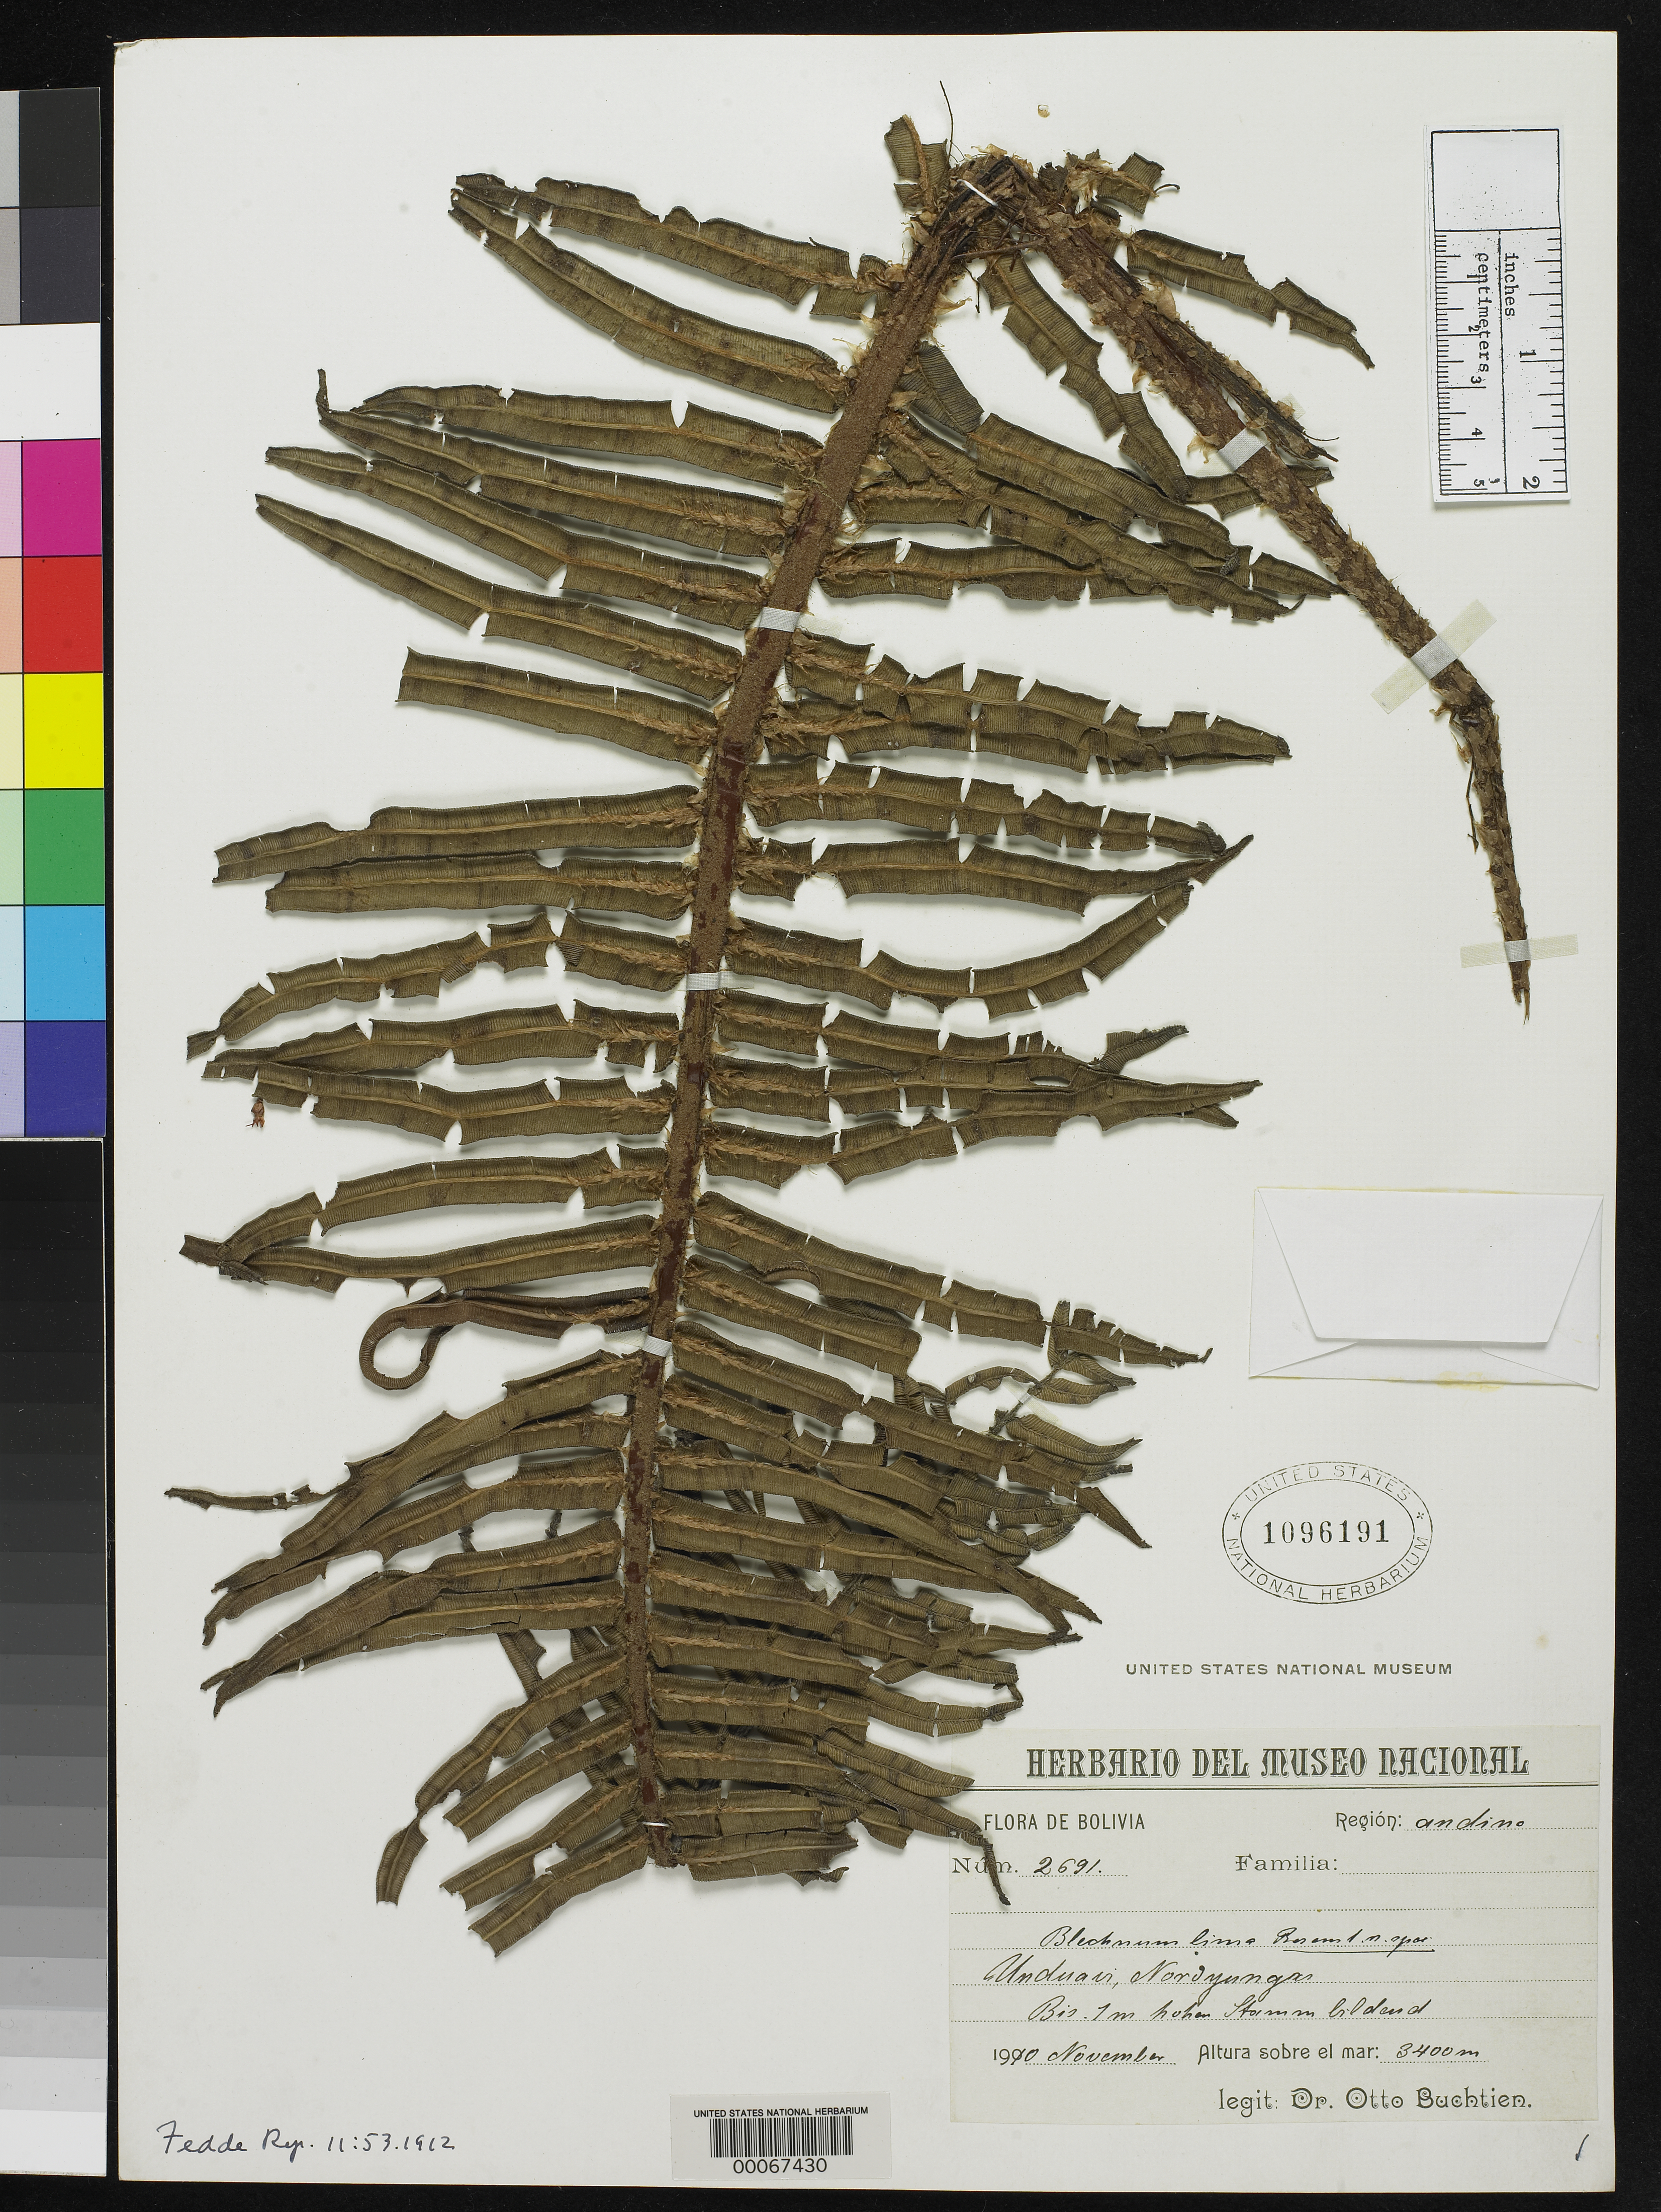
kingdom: Plantae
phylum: Tracheophyta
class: Polypodiopsida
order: Polypodiales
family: Blechnaceae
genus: Blechnum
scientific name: Blechnum lima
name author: Rosenst.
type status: Isotype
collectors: O. Buchtien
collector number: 2691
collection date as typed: Nov 1910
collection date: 1910-11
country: Bolivia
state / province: La Paz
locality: Yungas, Unduavi.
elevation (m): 3400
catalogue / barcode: US 1096191